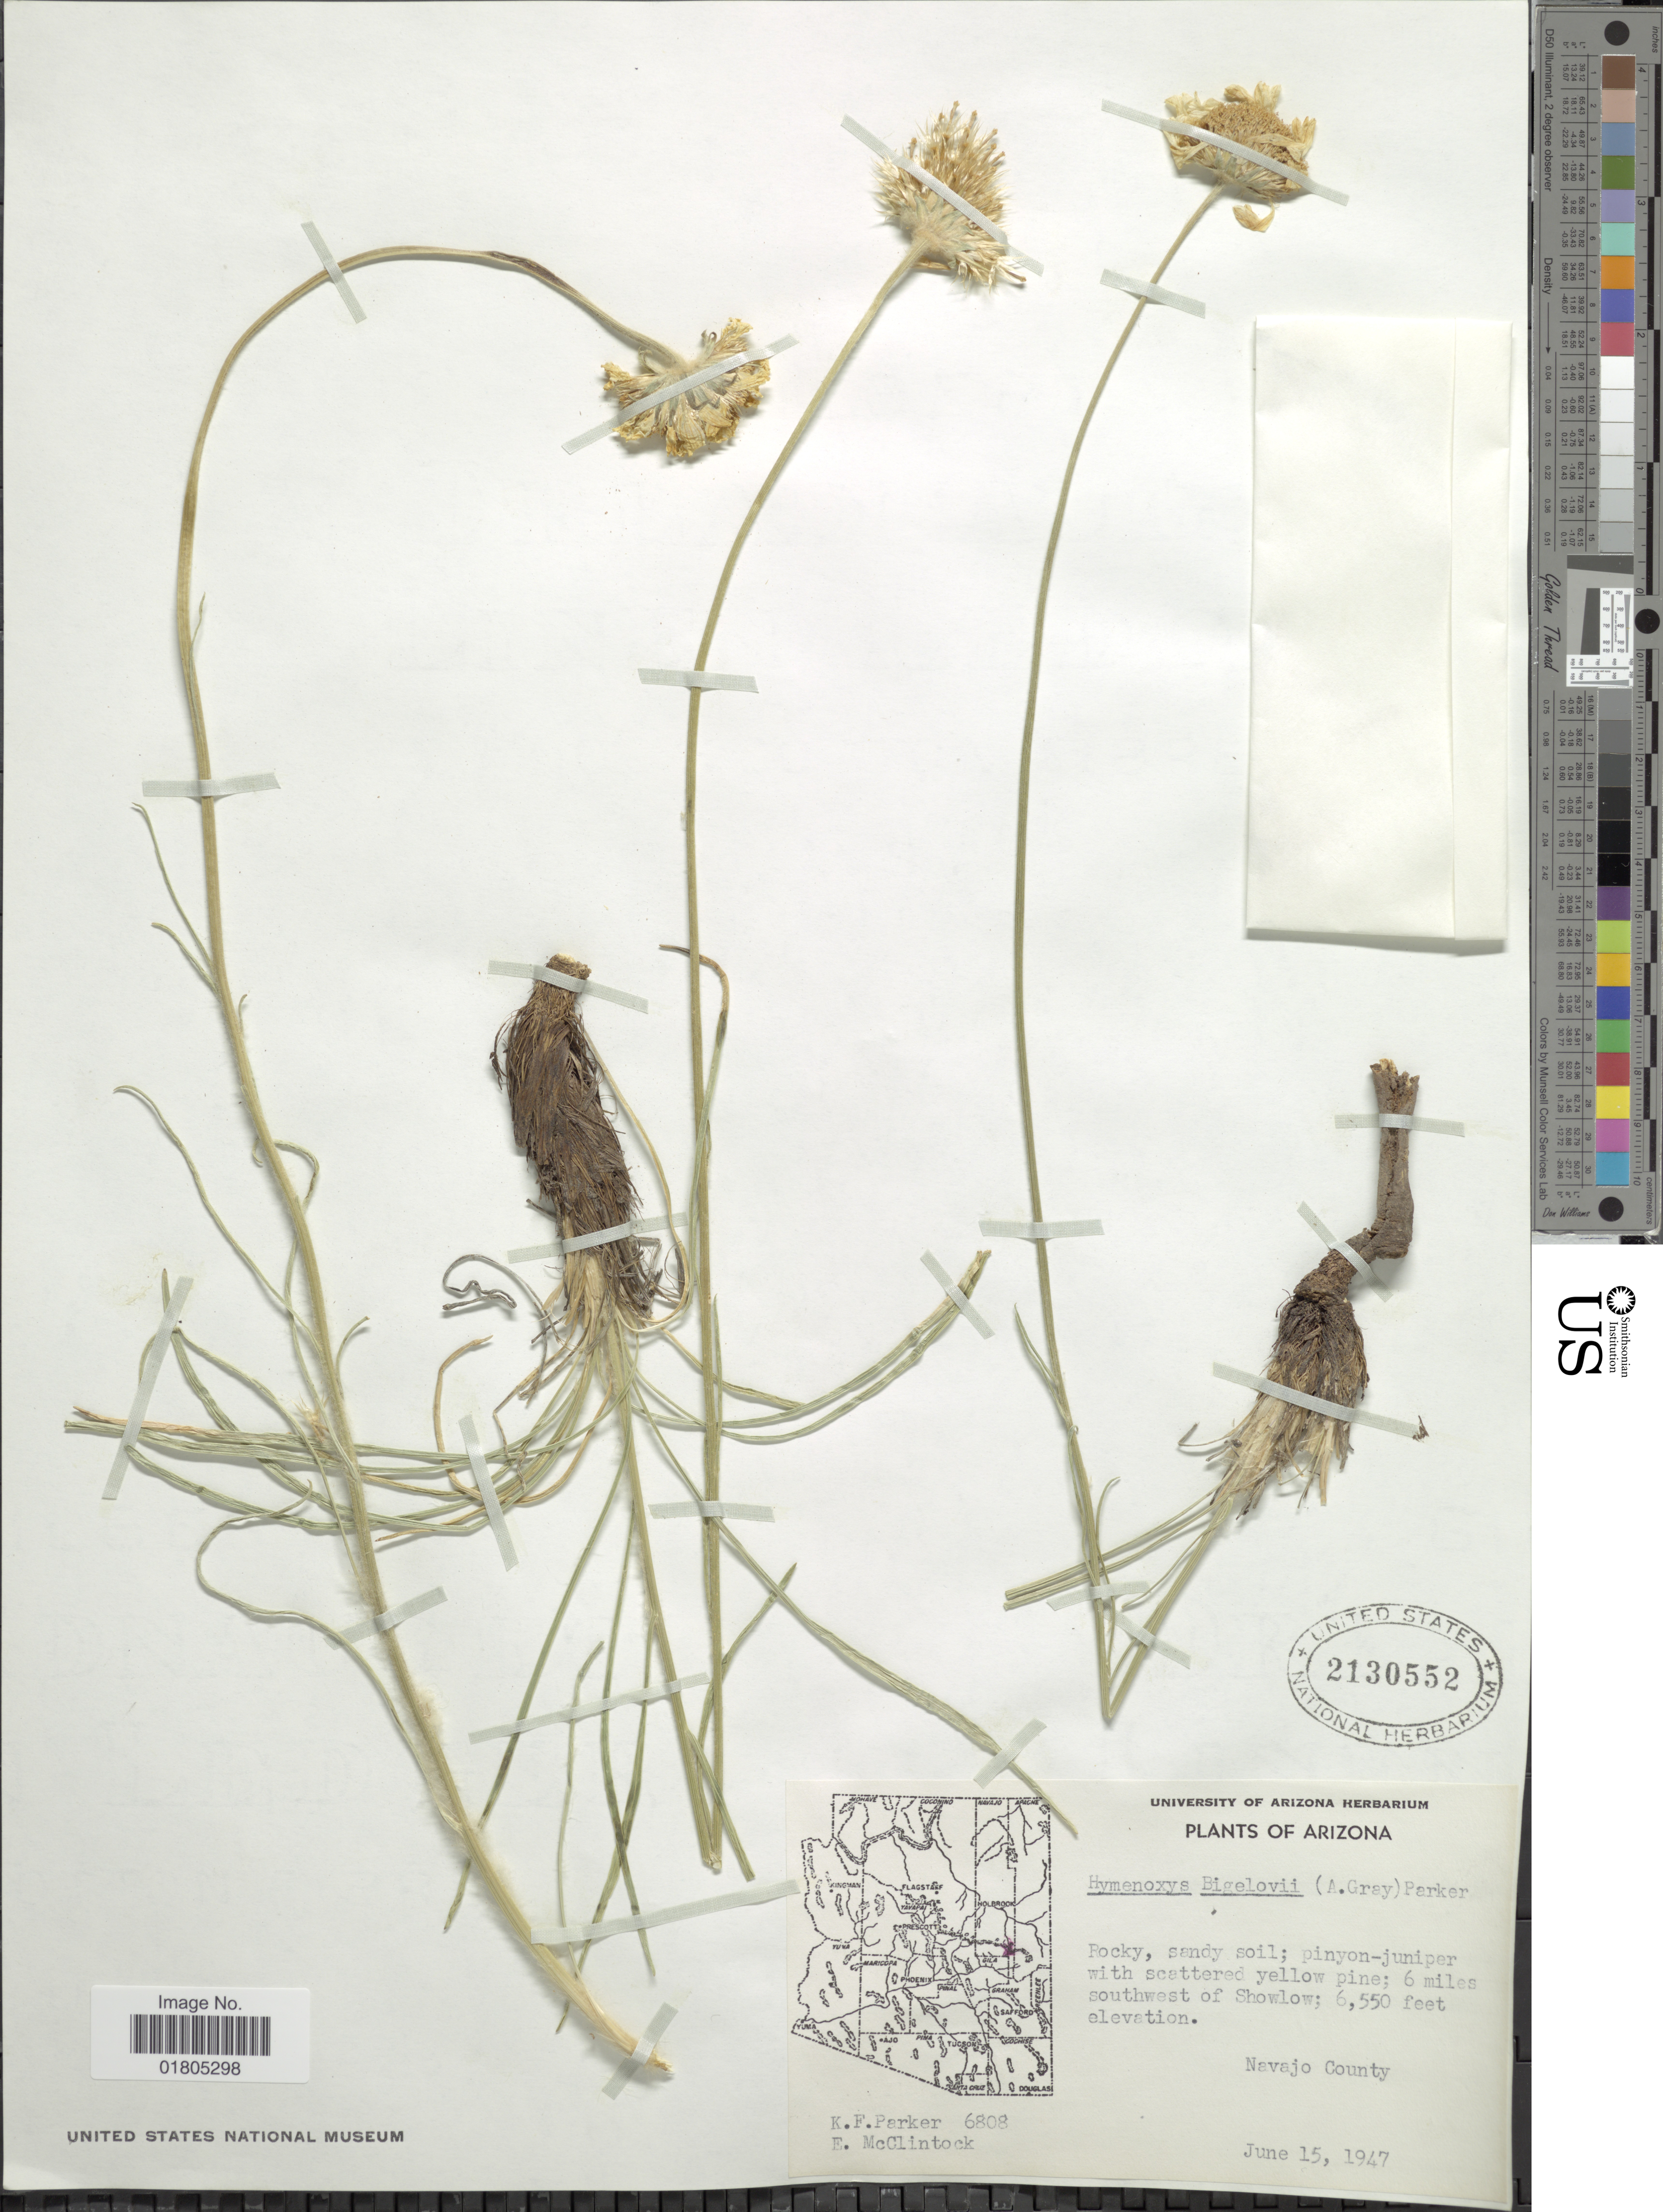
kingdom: Plantae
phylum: Tracheophyta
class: Magnoliopsida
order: Asterales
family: Asteraceae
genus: Actinea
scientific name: Actinea bigelovii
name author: (A. Gray) Kuntze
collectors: K. F. Parker & E. McClintock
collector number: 6808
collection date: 1947-06-15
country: United States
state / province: Arizona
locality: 6 miles southwest of Showlow, Navajo County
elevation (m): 1996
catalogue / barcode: US 2130552